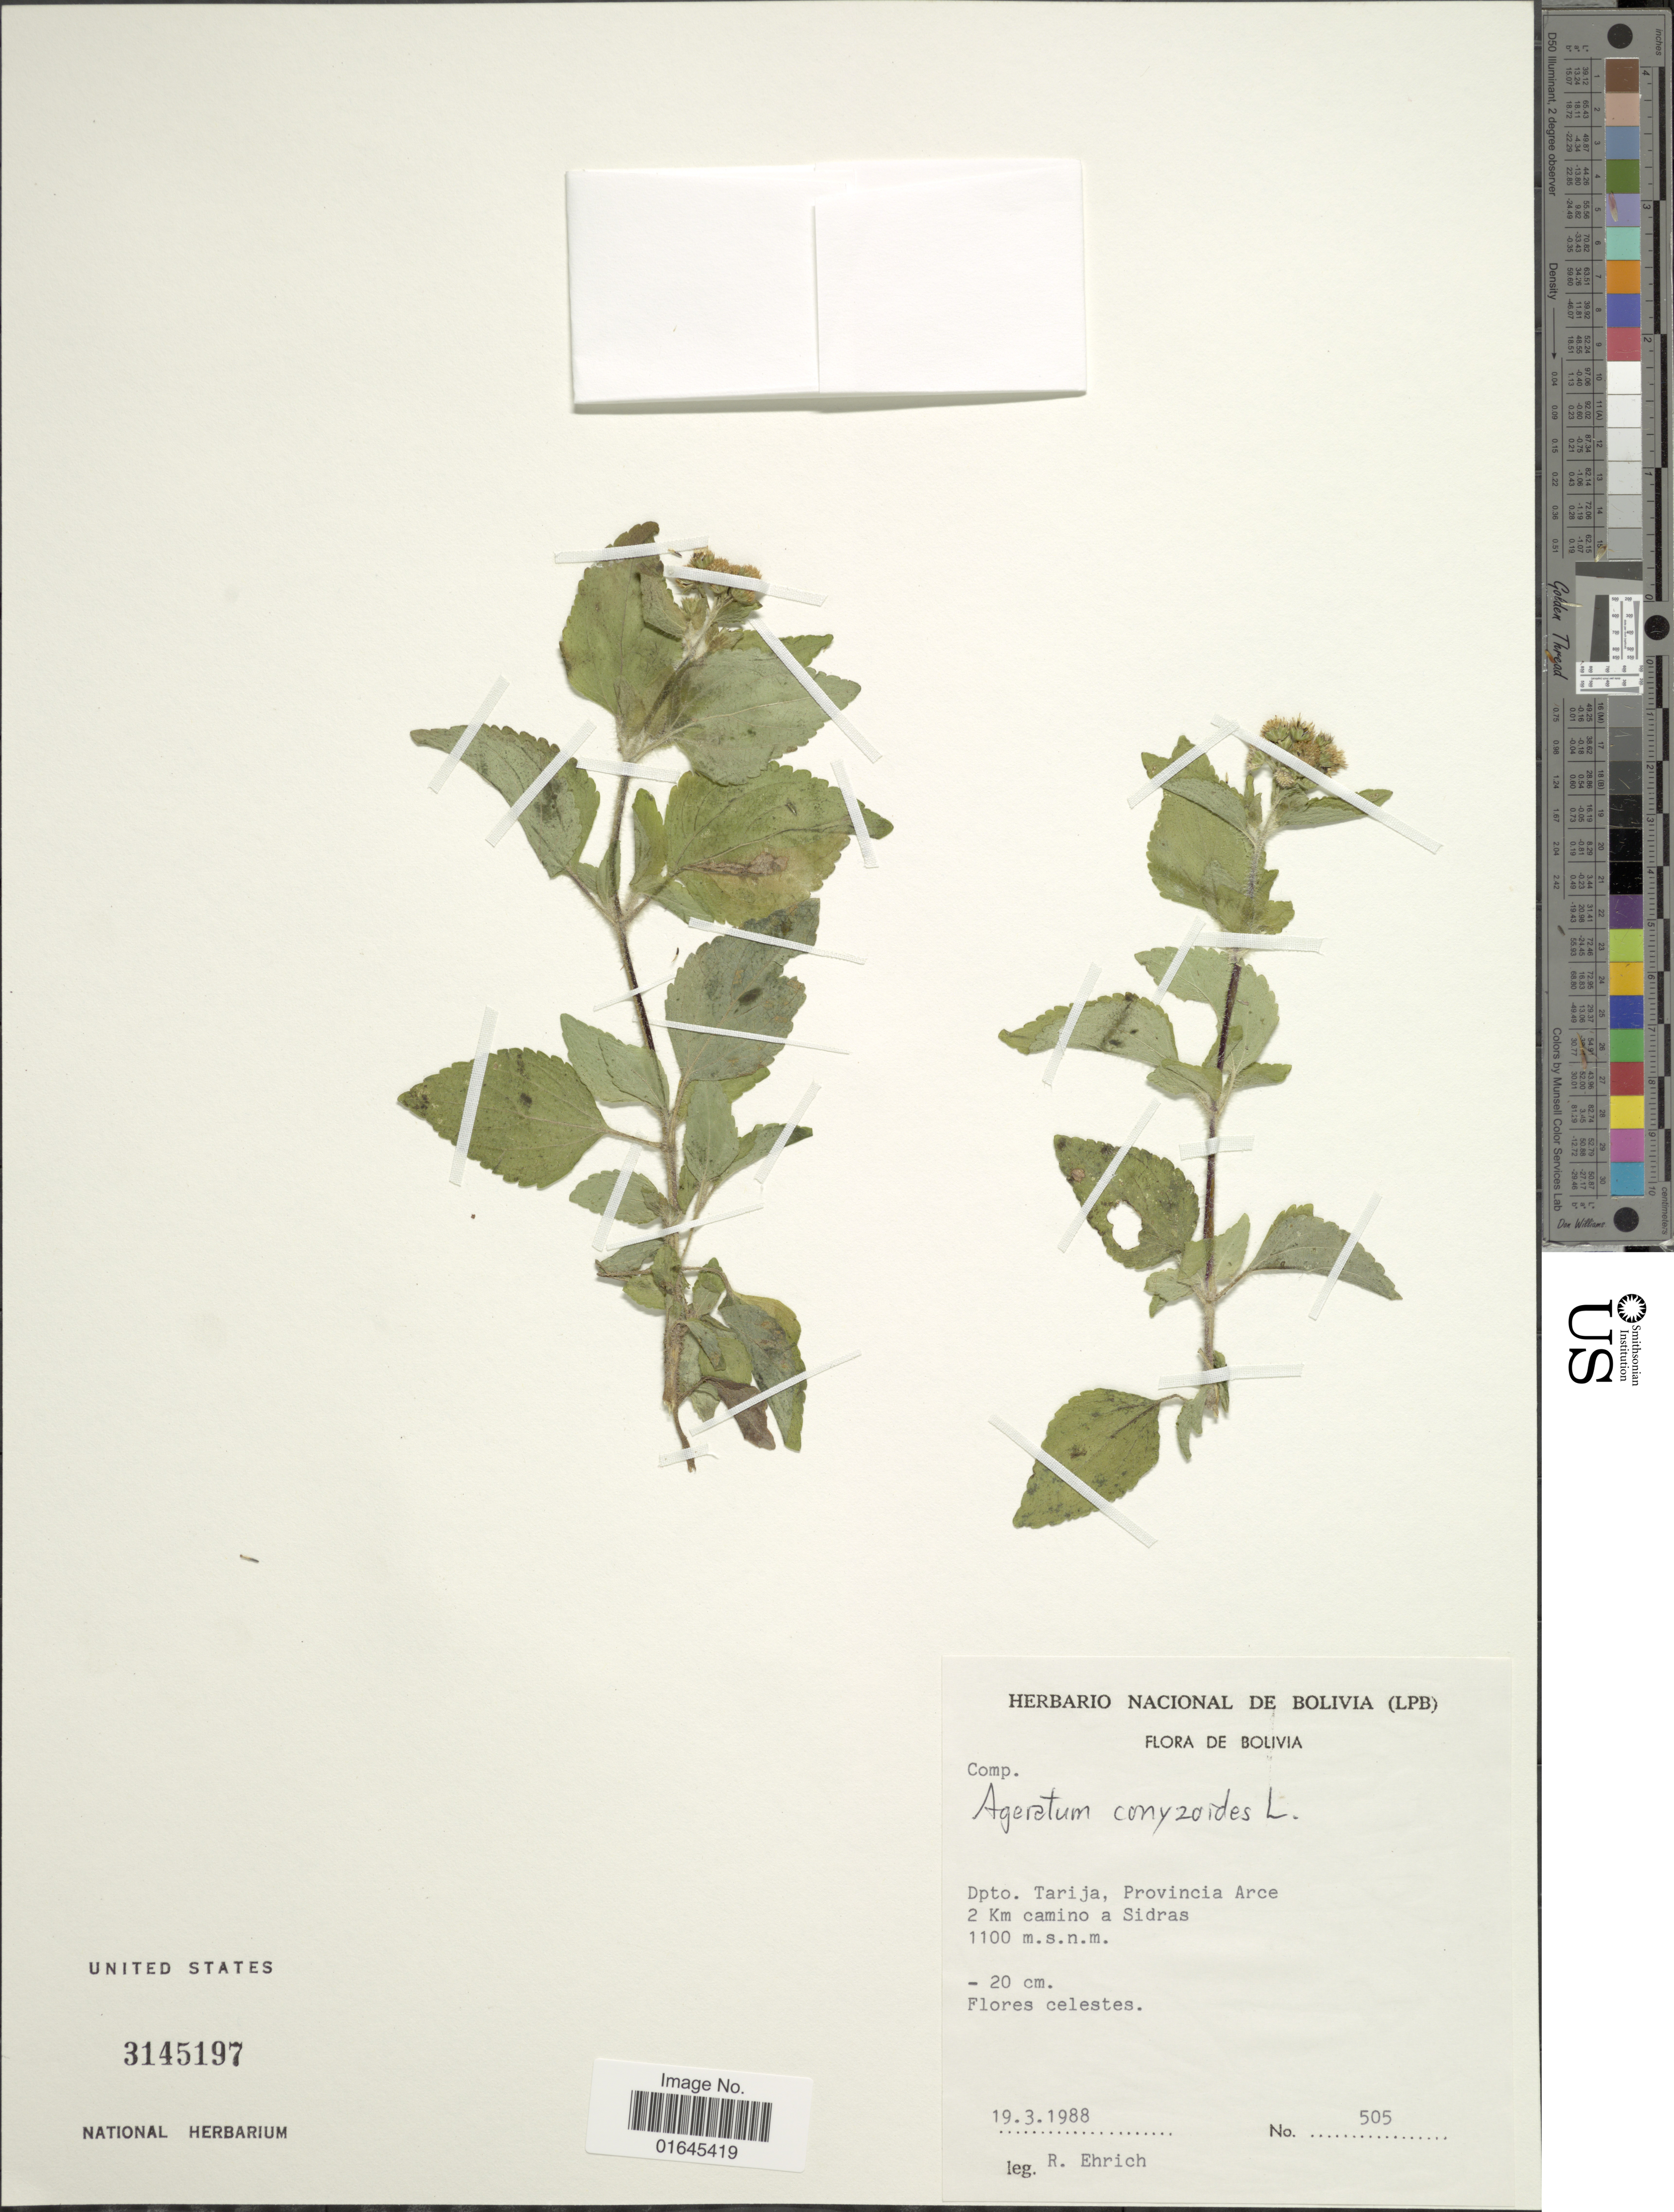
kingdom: Plantae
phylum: Tracheophyta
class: Magnoliopsida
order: Asterales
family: Asteraceae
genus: Ageratum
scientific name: Ageratum conyzoides subsp. conyzoides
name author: L.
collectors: R. Ehrich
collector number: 505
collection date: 1988-03-19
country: Bolivia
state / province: Tarija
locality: Provincia Arce, 2 Km camino a Sidras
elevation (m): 1100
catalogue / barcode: US 3145197